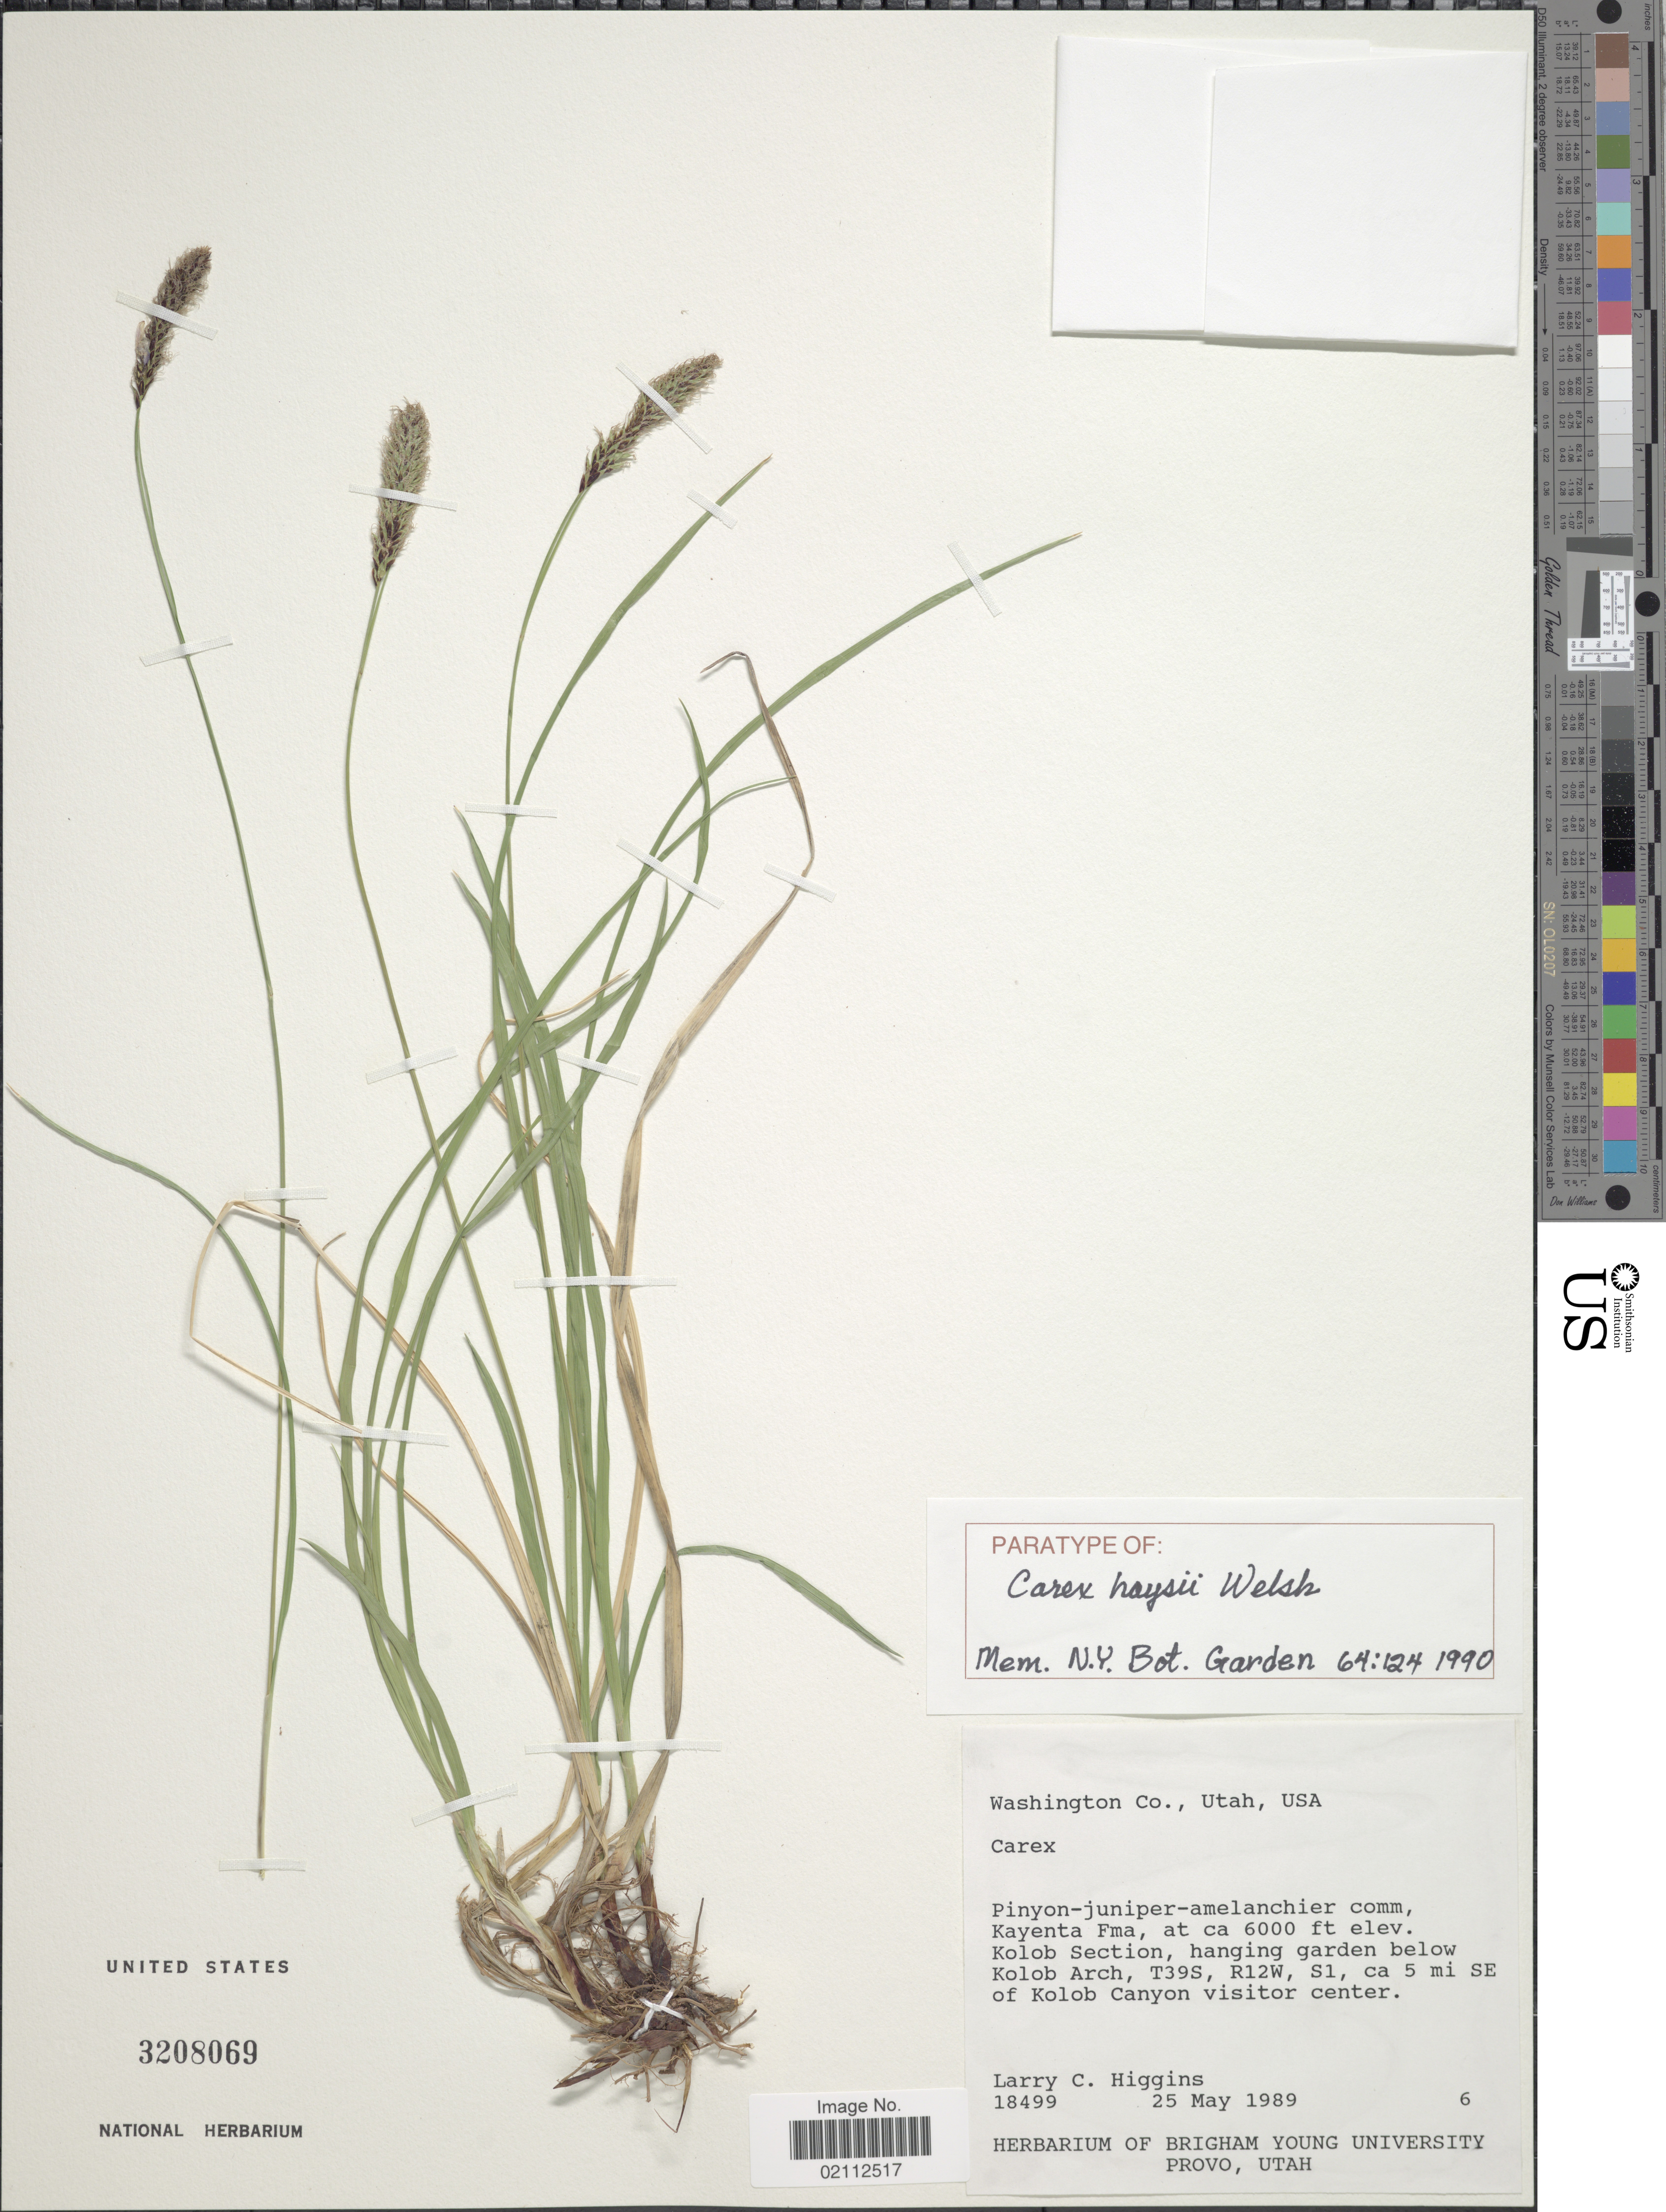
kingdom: Plantae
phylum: Tracheophyta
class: Liliopsida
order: Poales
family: Cyperaceae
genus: Carex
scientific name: Carex curatorum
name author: Stacey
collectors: L. Higgins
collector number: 18499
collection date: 1989-05-25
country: United States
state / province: Utah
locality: Washington Co., Pinyon-juniper-amelanchier comm, Kayenta Fma, Kolob Section, hanging garden below Kolob Arch, T39S, R12W, S1, ca 5 mi SE of Kolob Canyon visitor center.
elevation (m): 1829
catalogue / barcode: US 3208069